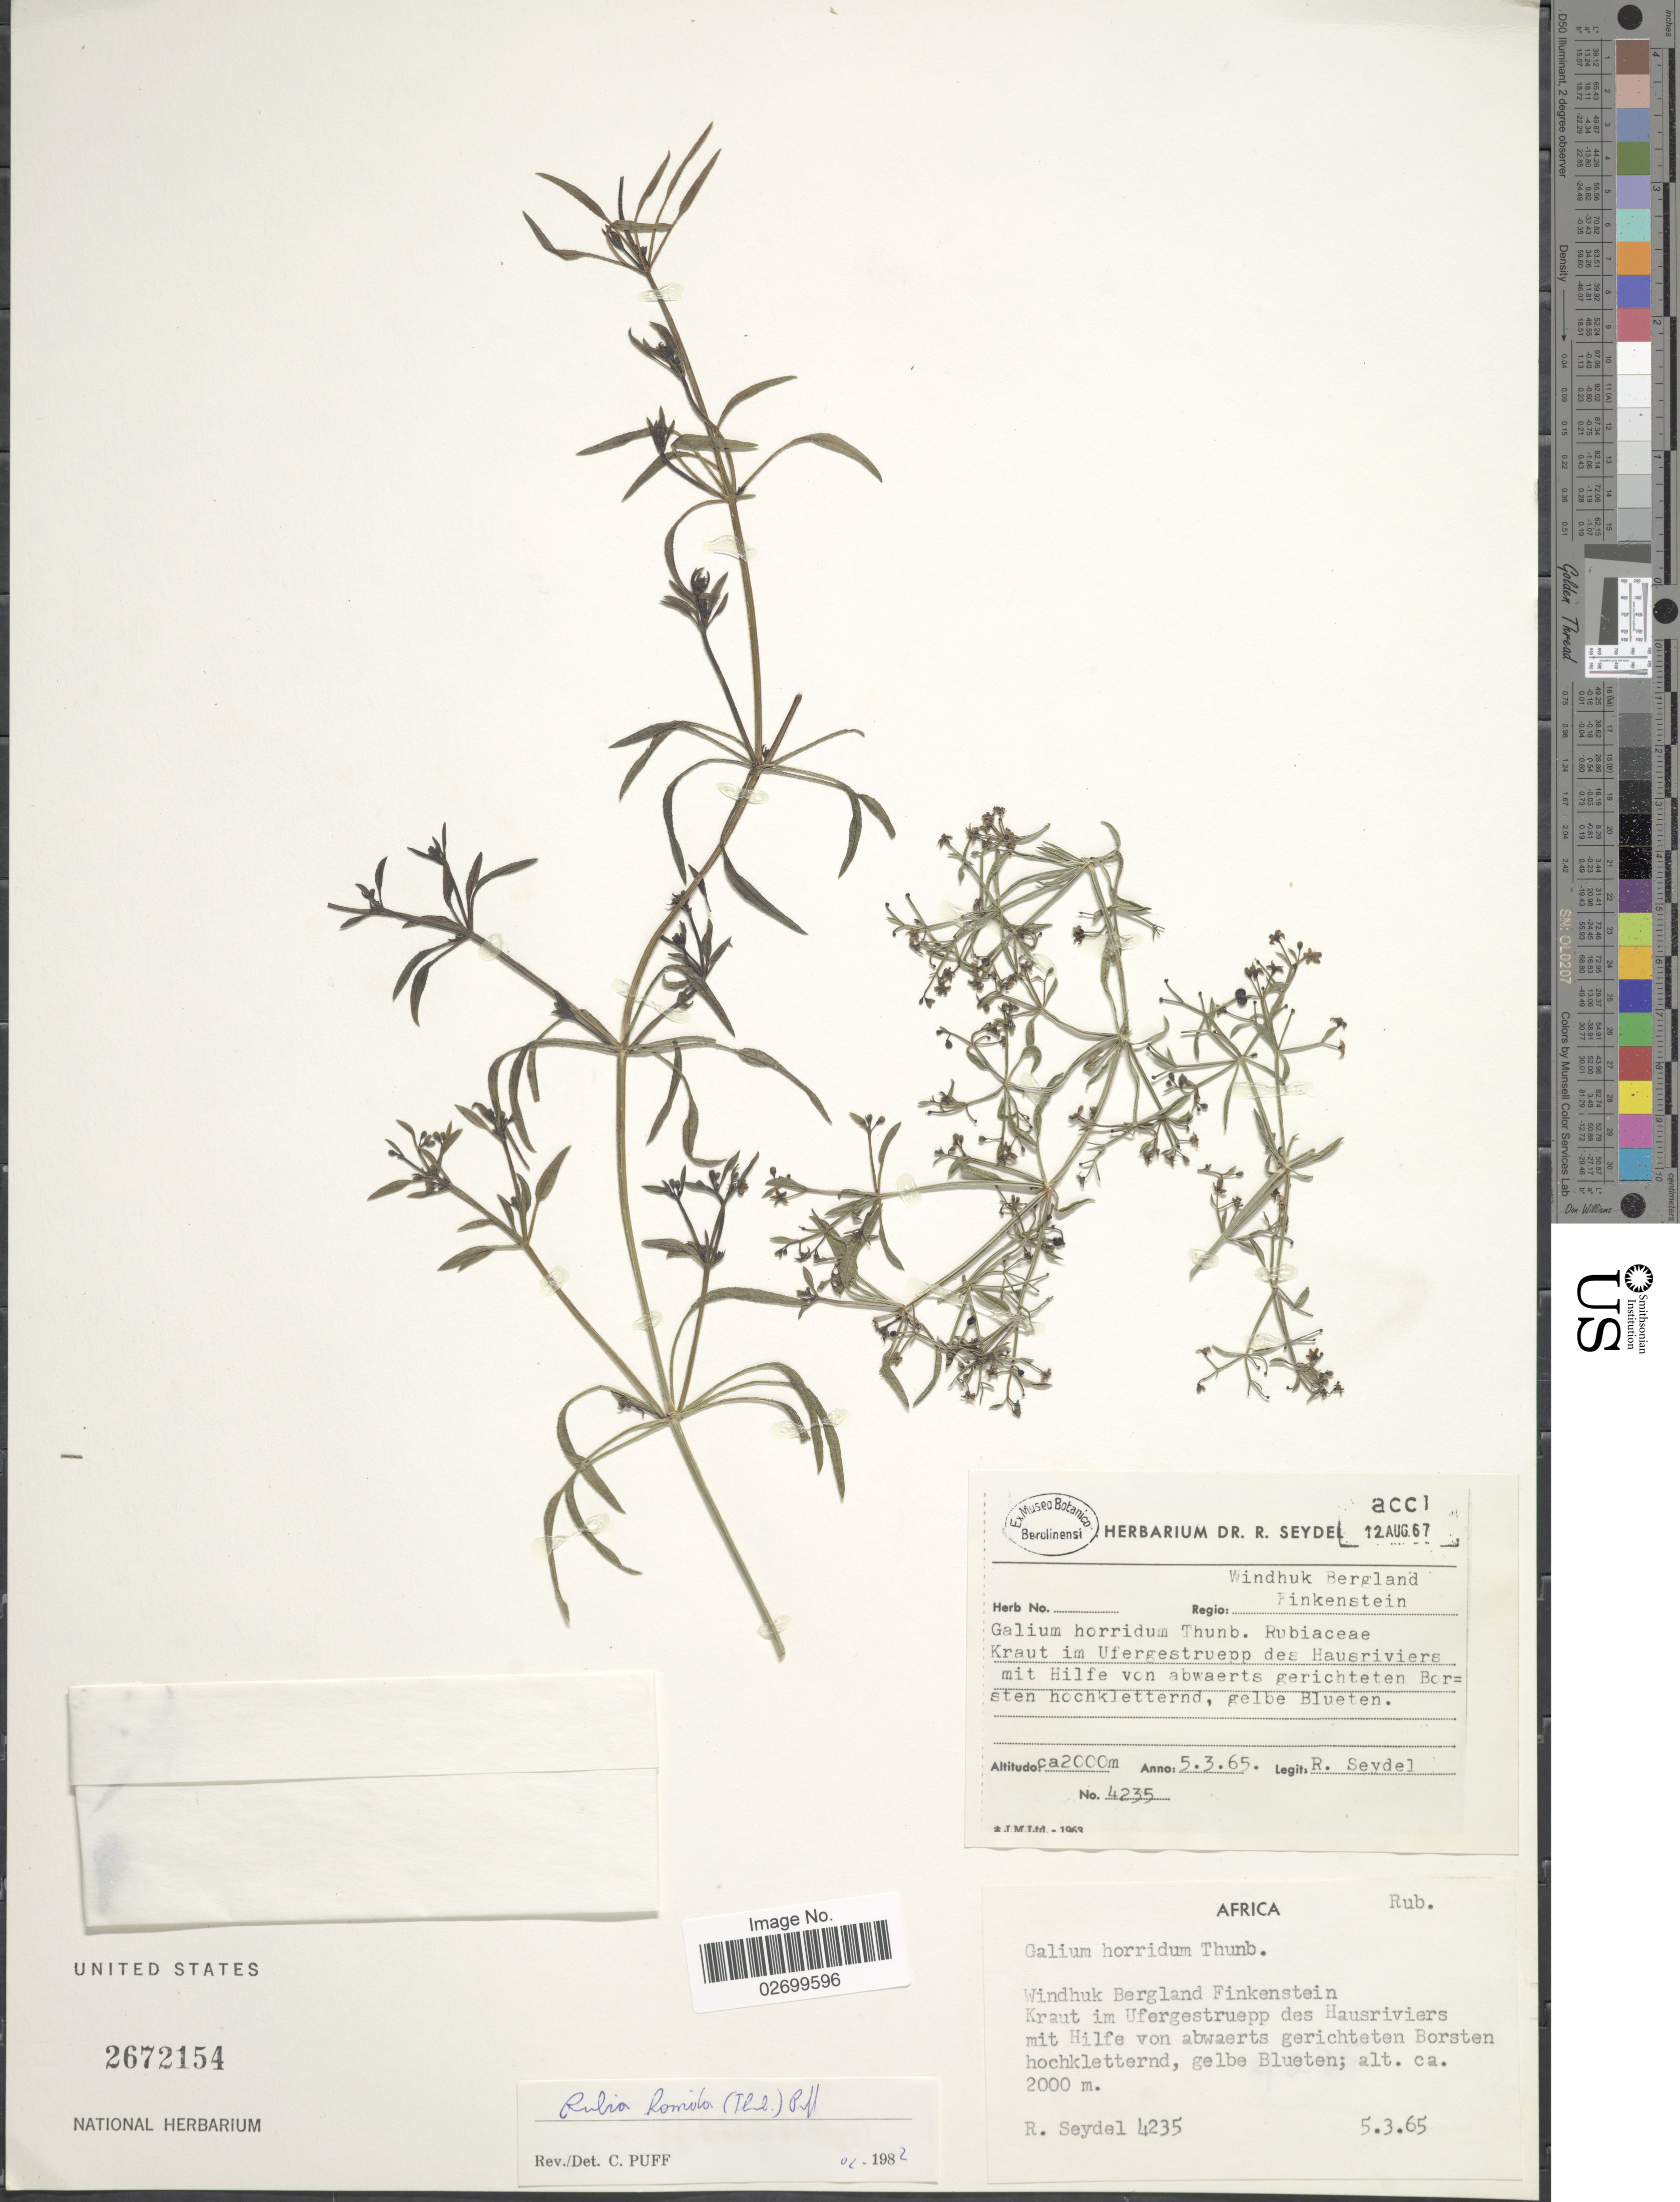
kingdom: Plantae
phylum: Tracheophyta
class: Magnoliopsida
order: Gentianales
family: Rubiaceae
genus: Rubia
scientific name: Rubia horrida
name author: (Thunb.) Puff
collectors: R. Seydel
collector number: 4235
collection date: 1965-03-05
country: Namibia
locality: Windhuk Bergland Finkenstein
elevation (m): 2000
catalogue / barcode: US 2672154